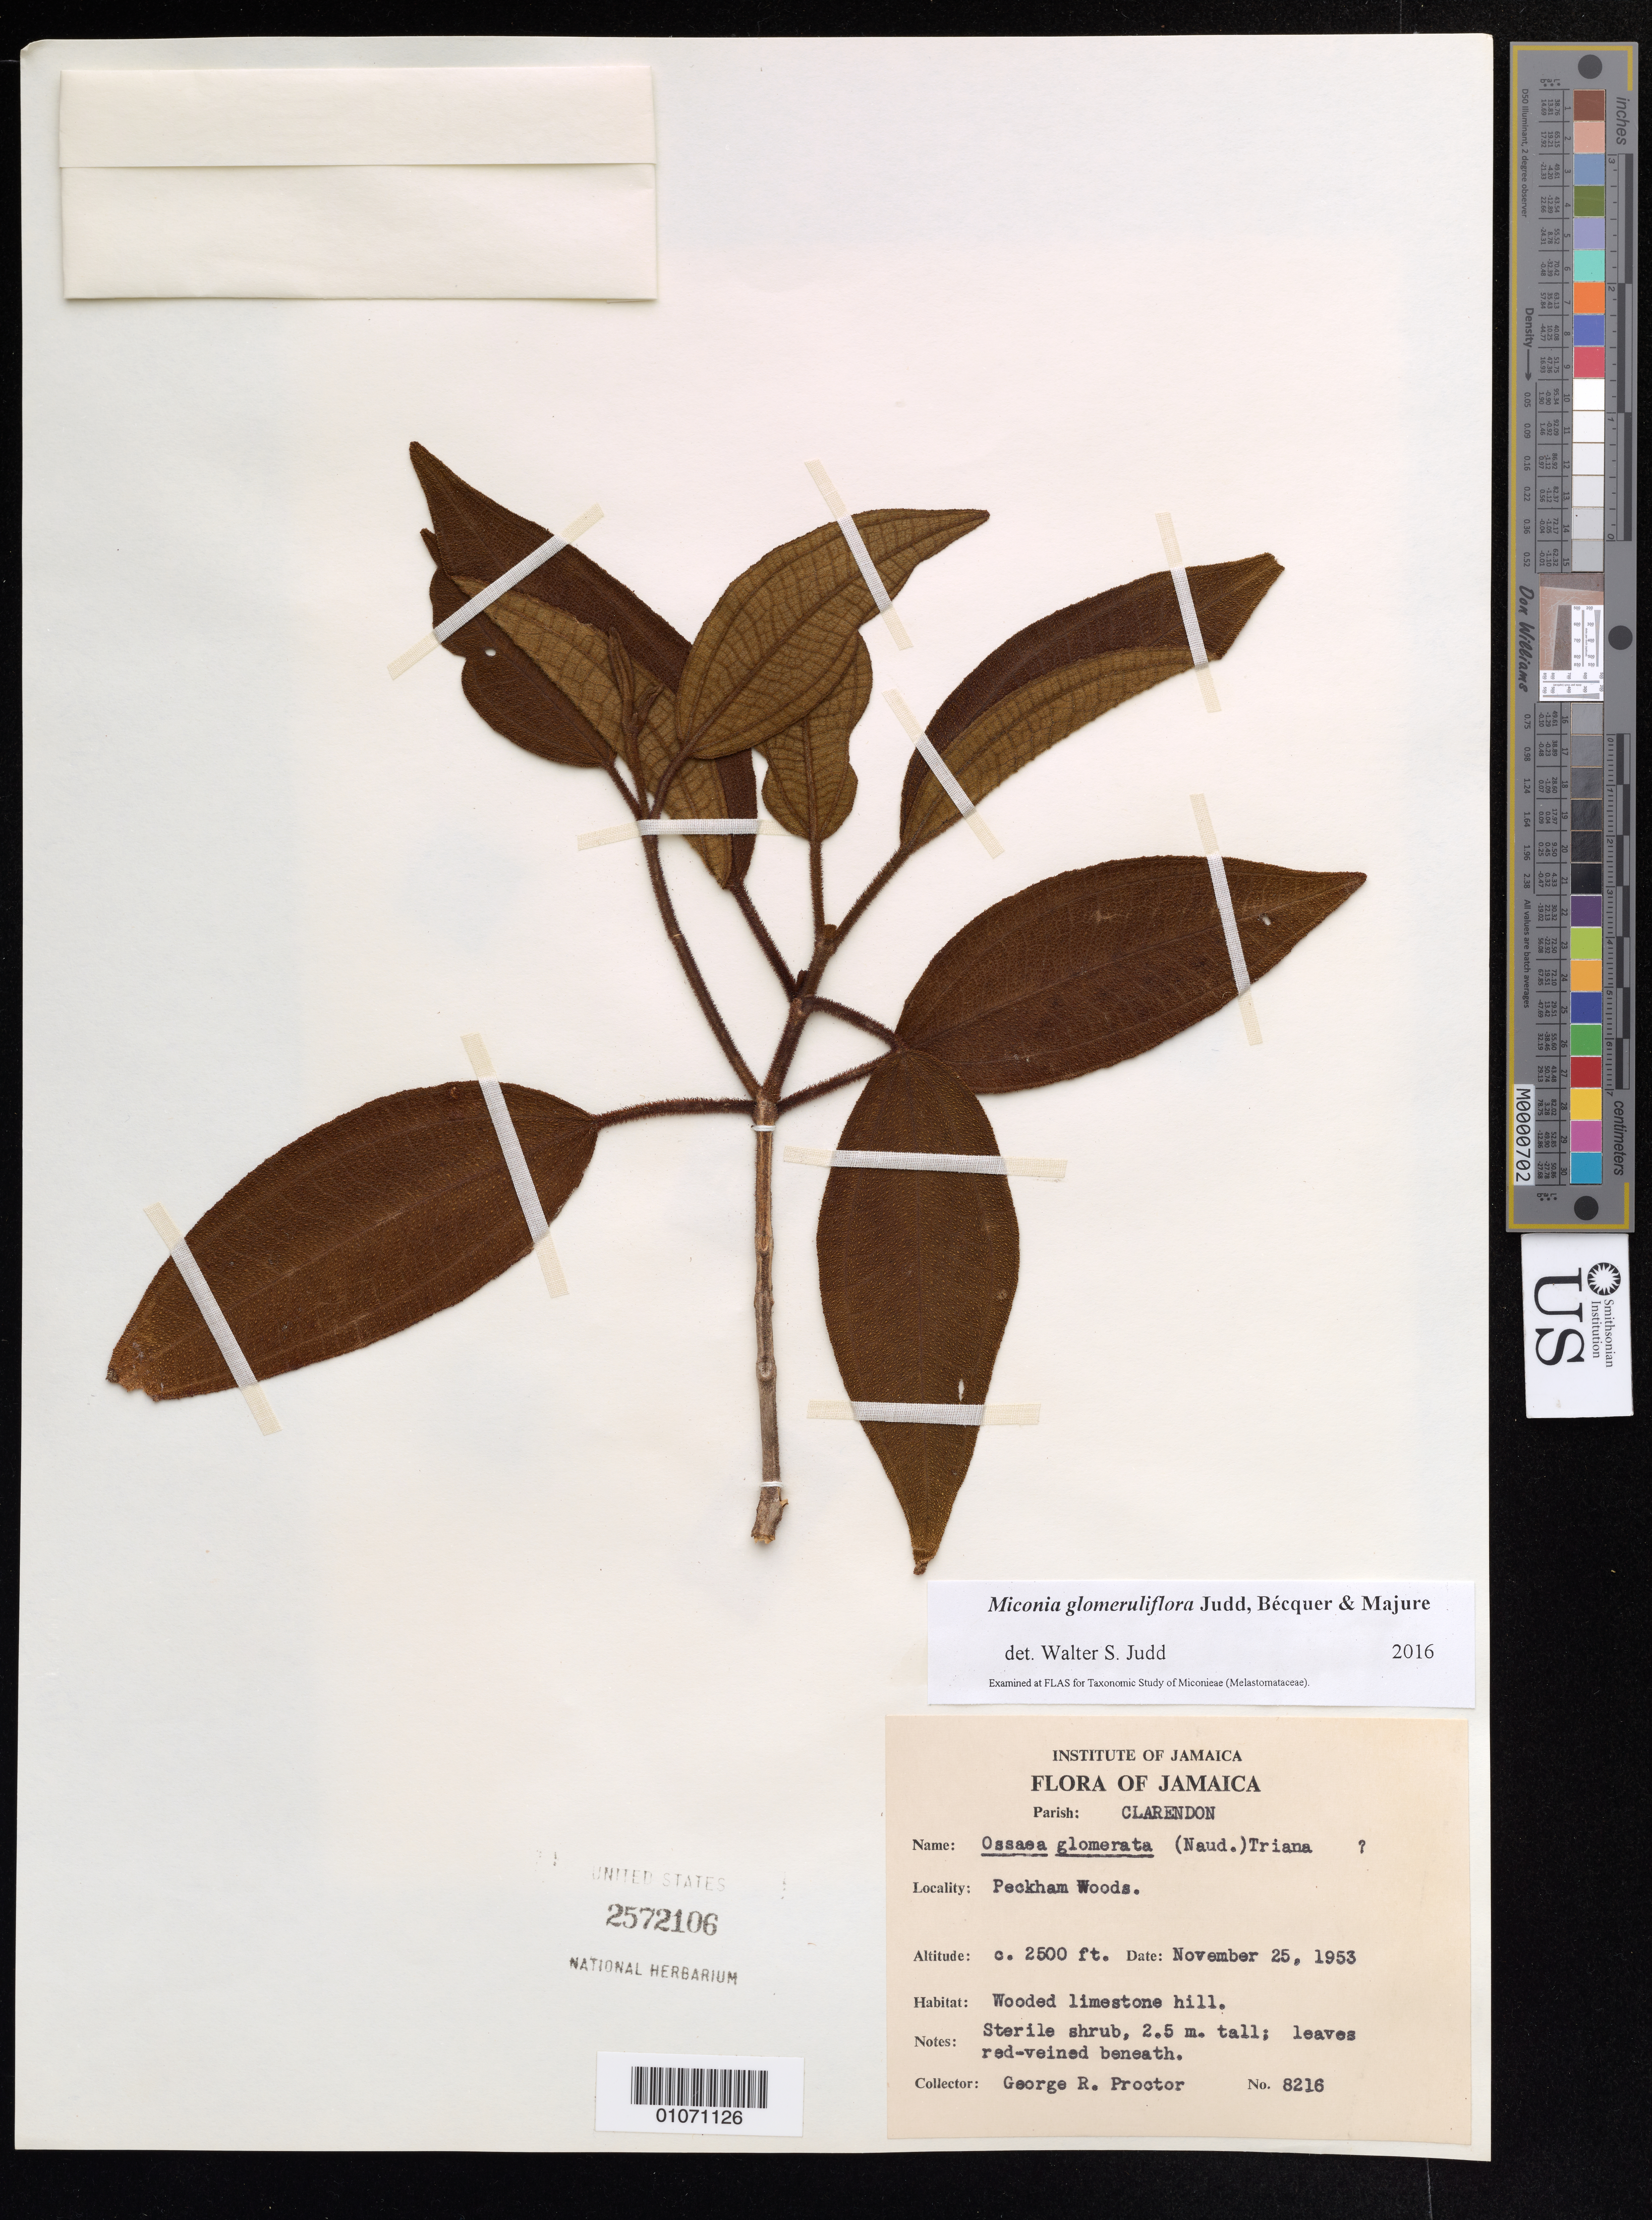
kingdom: Plantae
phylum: Tracheophyta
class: Magnoliopsida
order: Myrtales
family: Melastomataceae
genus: Miconia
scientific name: Miconia glomeruliflora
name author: Judd et al.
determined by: Judd, Walter S.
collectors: G. R. Proctor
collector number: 8216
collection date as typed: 25 Nov 1953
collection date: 1953-11-25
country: Jamaica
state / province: Clarendon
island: Jamaica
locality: Peckham Woods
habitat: Wooded limestone hill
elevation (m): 762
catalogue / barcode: US 2572106